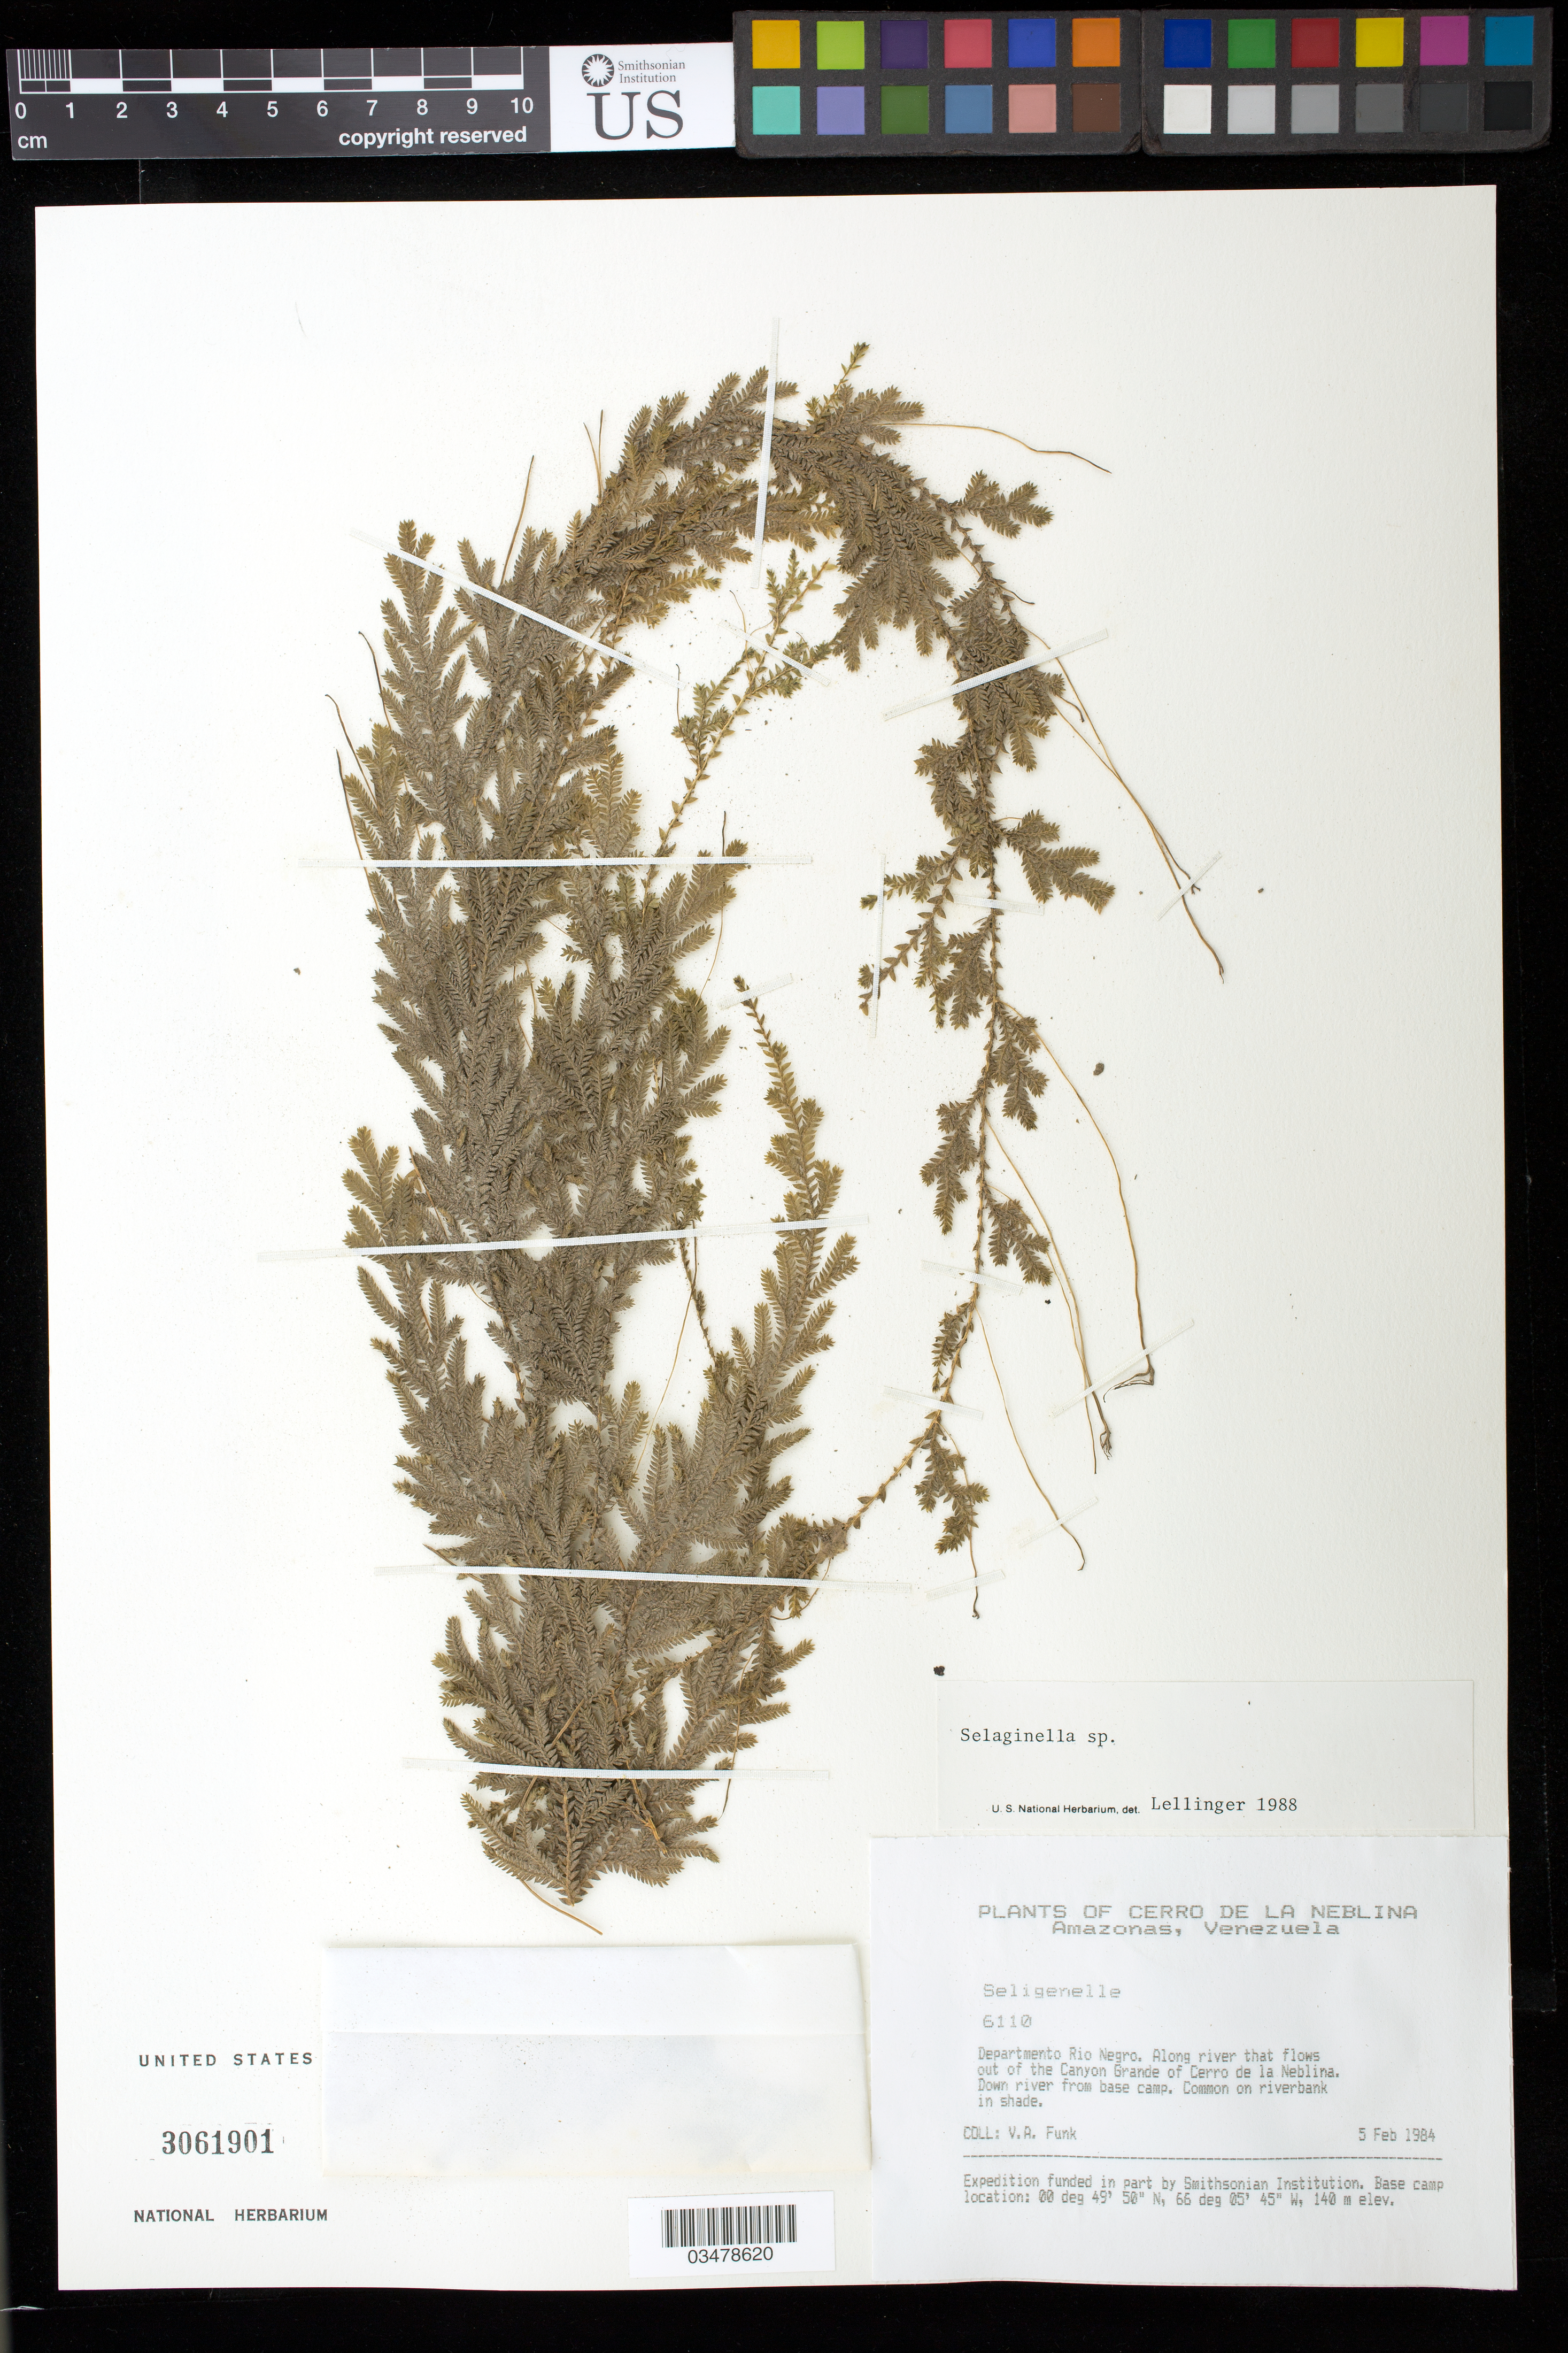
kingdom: Plantae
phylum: Tracheophyta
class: Lycopodiopsida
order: Selaginellales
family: Selaginellaceae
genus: Selaginella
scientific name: Selaginella sp.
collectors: V. Funk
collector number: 6110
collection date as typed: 5 Feb 1984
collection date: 1984-02-05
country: Venezuela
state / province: Amazonas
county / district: Río Negro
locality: Canyon Grande, Cerro de la Neblina, down river from base camp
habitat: On riverbank in shade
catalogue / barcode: US 3061901